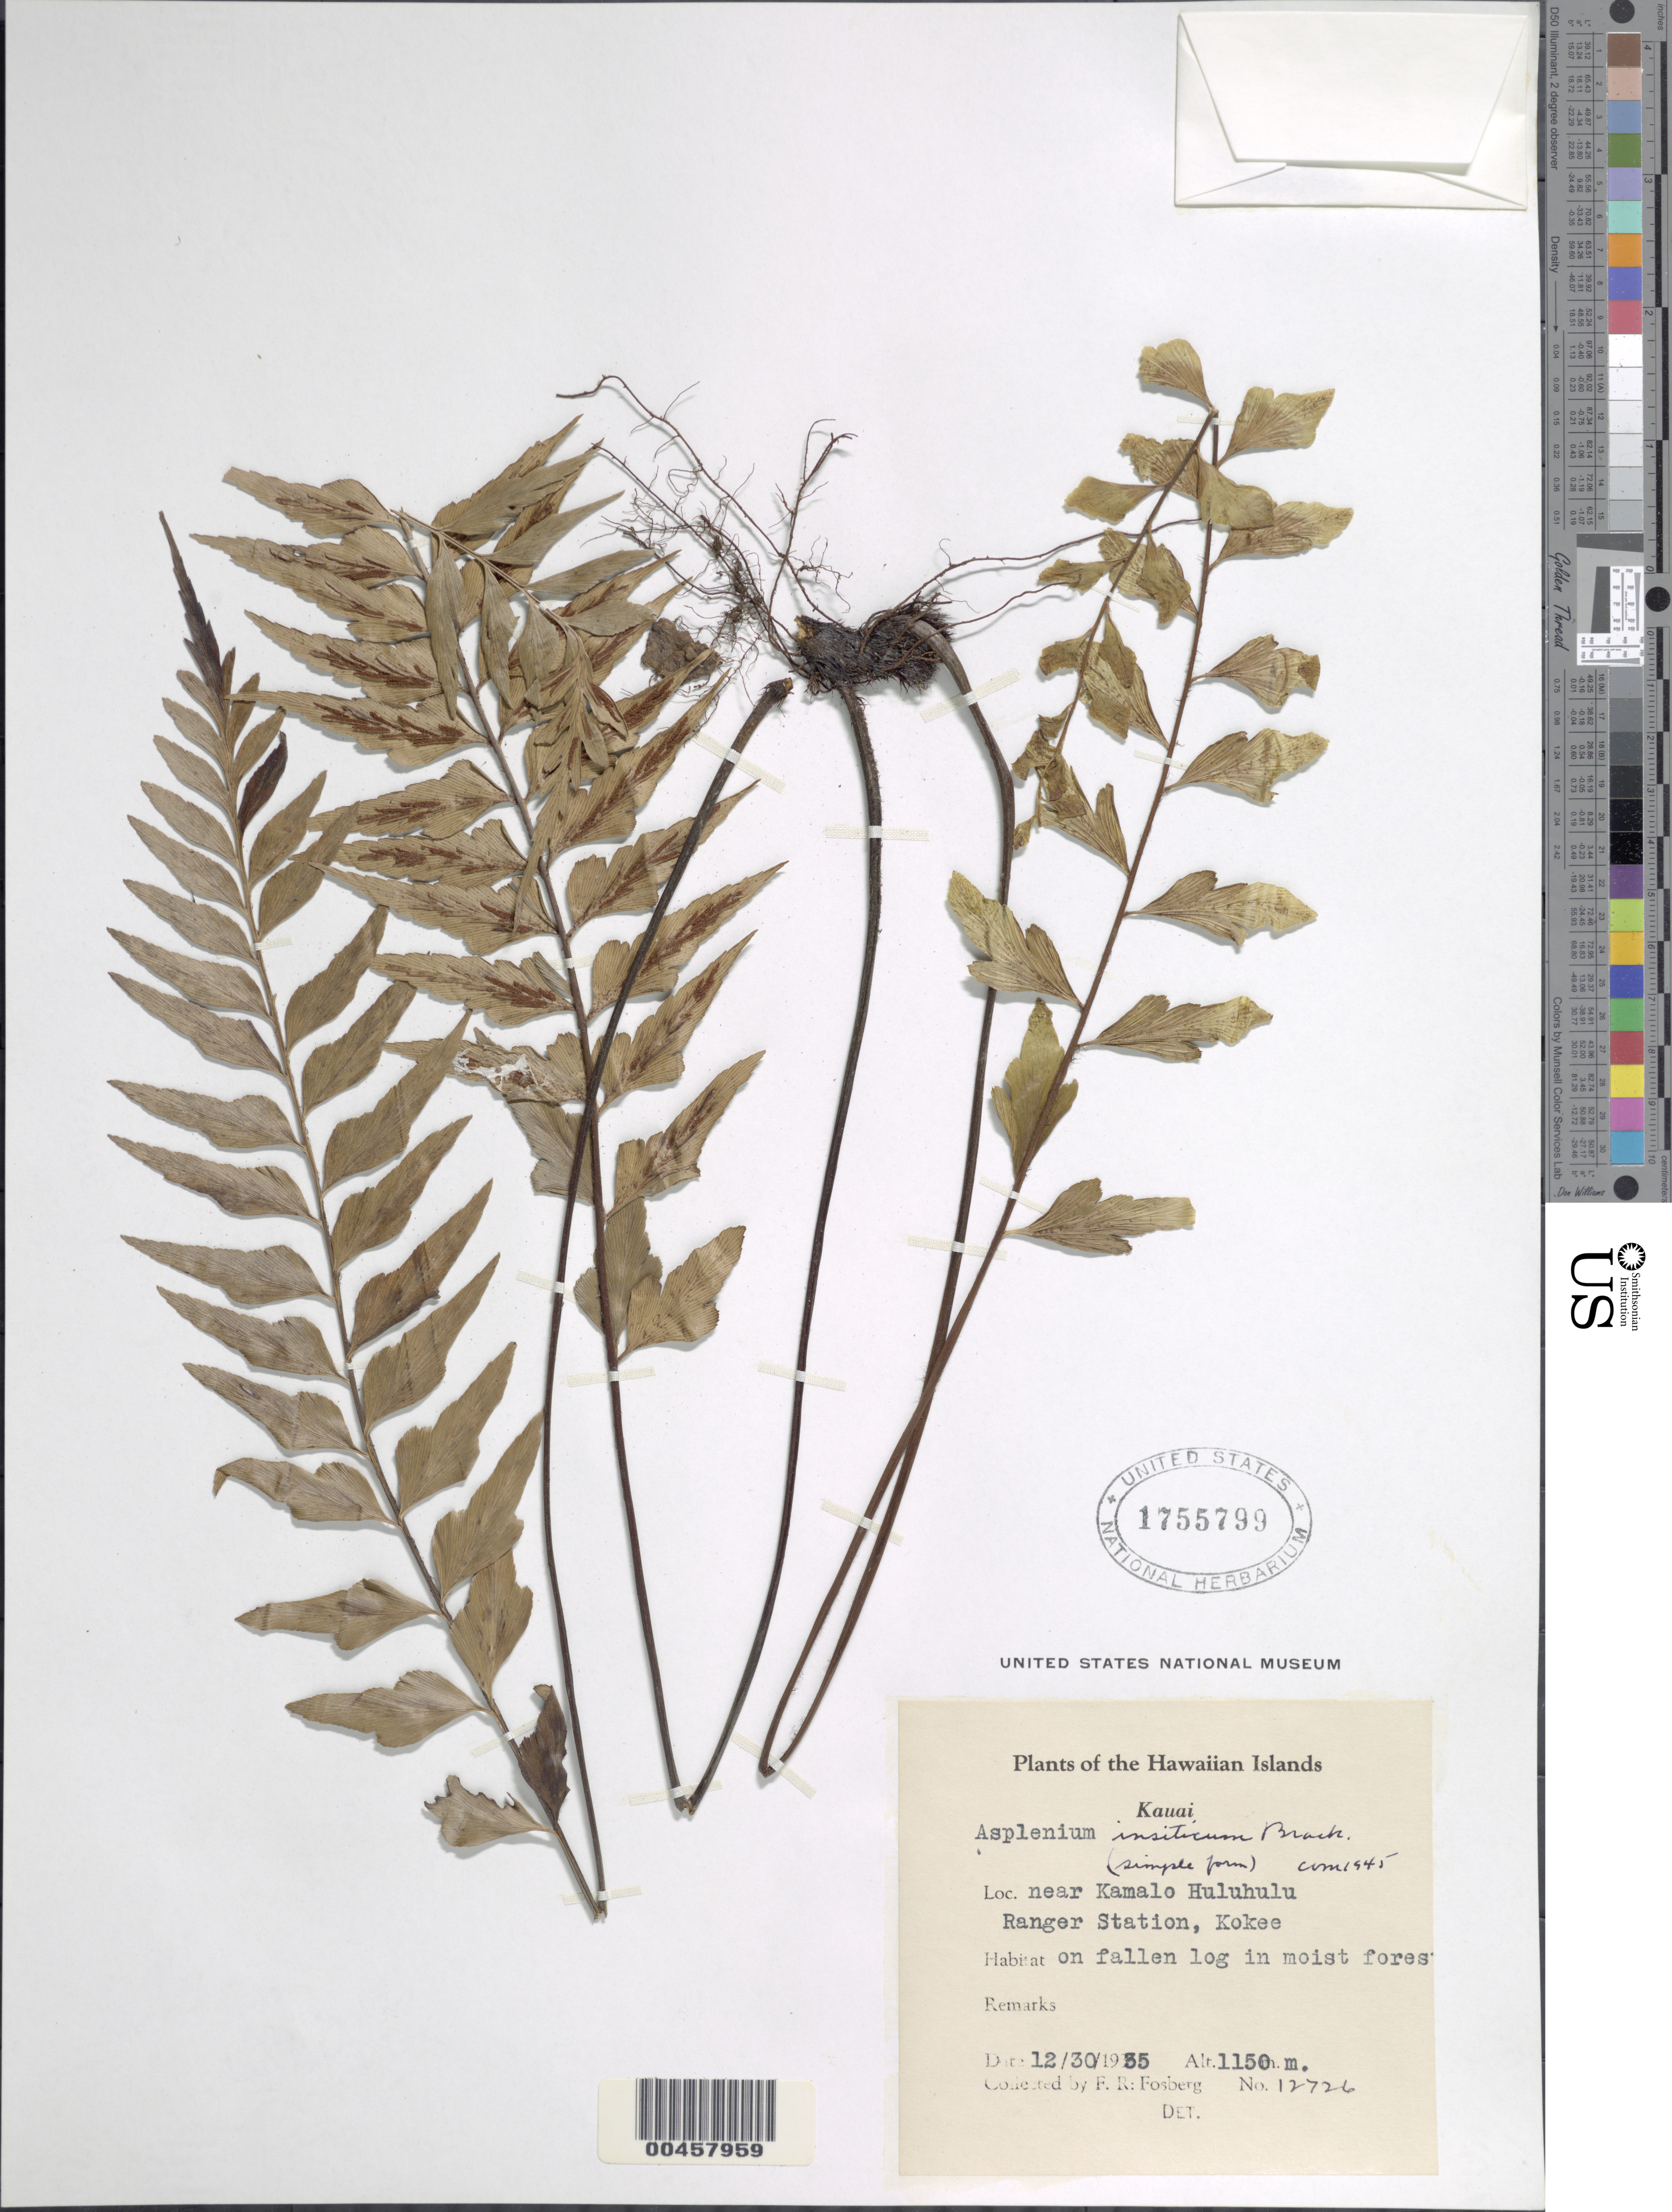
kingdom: Plantae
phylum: Tracheophyta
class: Polypodiopsida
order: Polypodiales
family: Aspleniaceae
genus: Asplenium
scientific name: Asplenium insiticium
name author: Brack. in Wilkes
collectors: F. R. Fosberg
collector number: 12726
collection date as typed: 30 Dec 1935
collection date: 1935-12-30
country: United States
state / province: Hawaii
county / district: Kauai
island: Kaua'i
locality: Near Kamalo Huluhulu Ranger Station, Kokee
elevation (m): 1150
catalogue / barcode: US 1755799